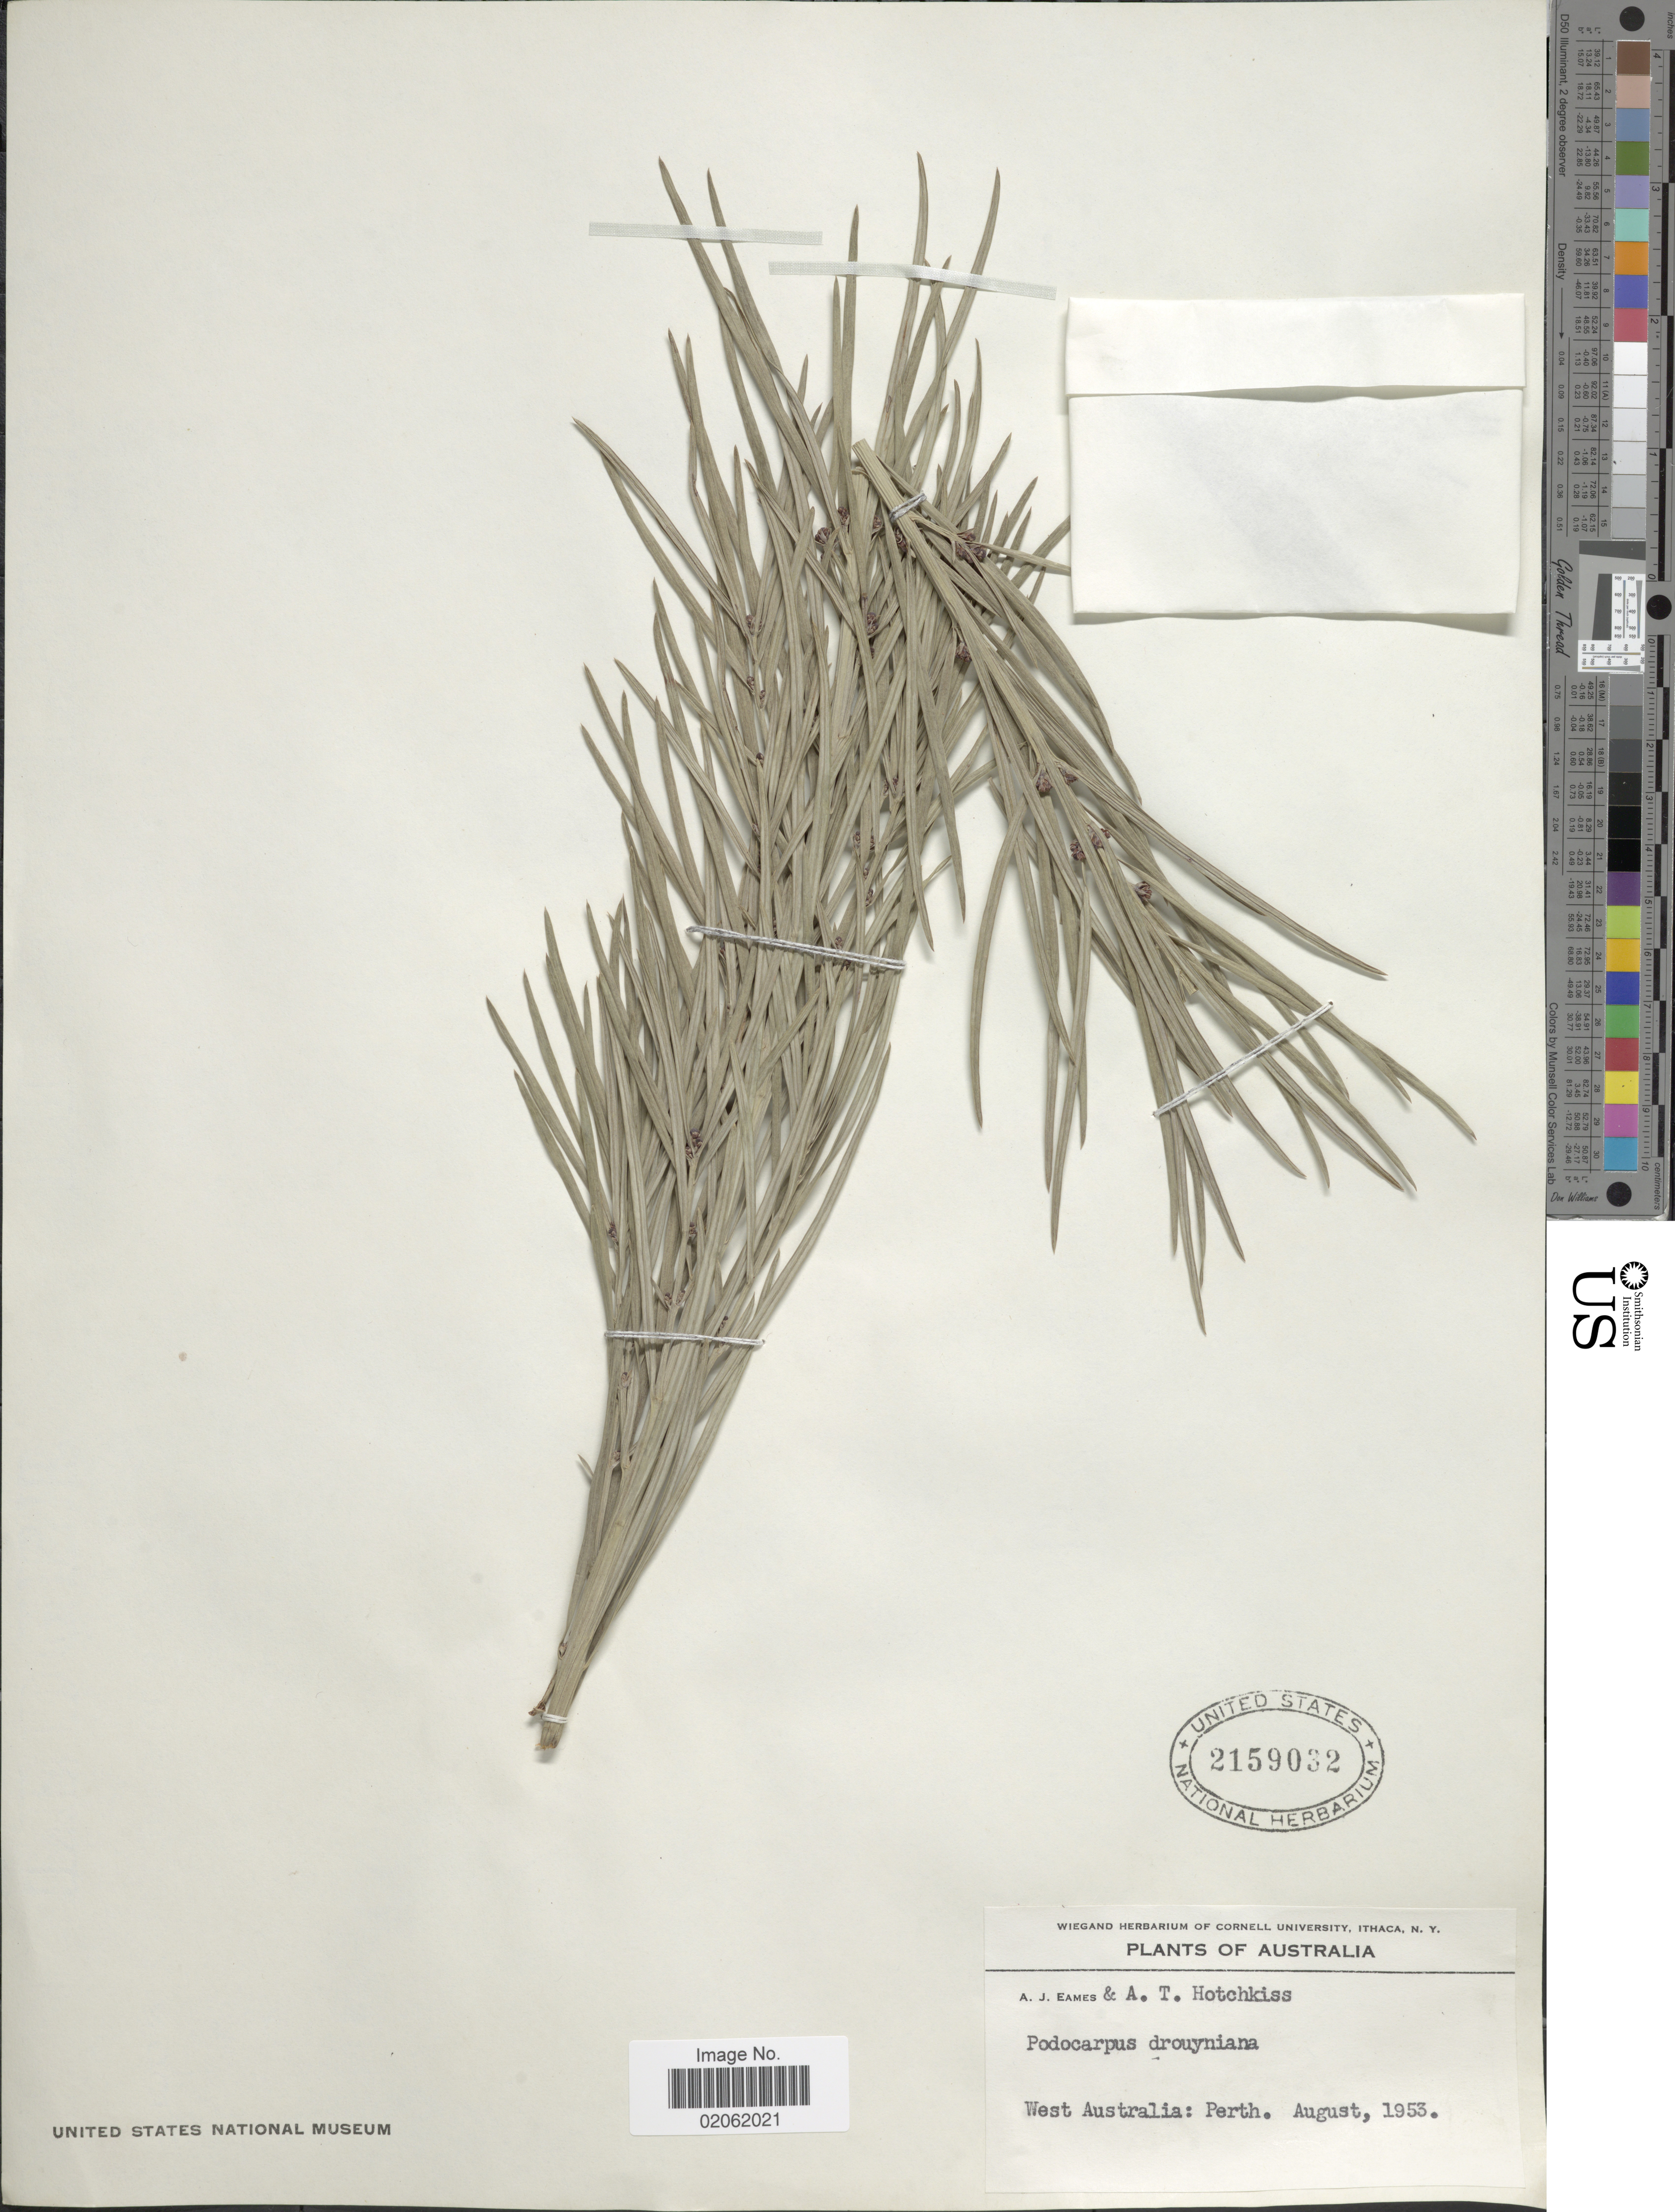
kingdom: Plantae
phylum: Tracheophyta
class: Pinopsida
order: Pinales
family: Podocarpaceae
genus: Podocarpus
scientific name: Podocarpus drouynianus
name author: F. Muell.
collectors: A. J. Eames & A. Hotchkiss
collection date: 1953-08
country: Australia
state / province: Western Australia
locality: Perth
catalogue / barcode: US 2159032